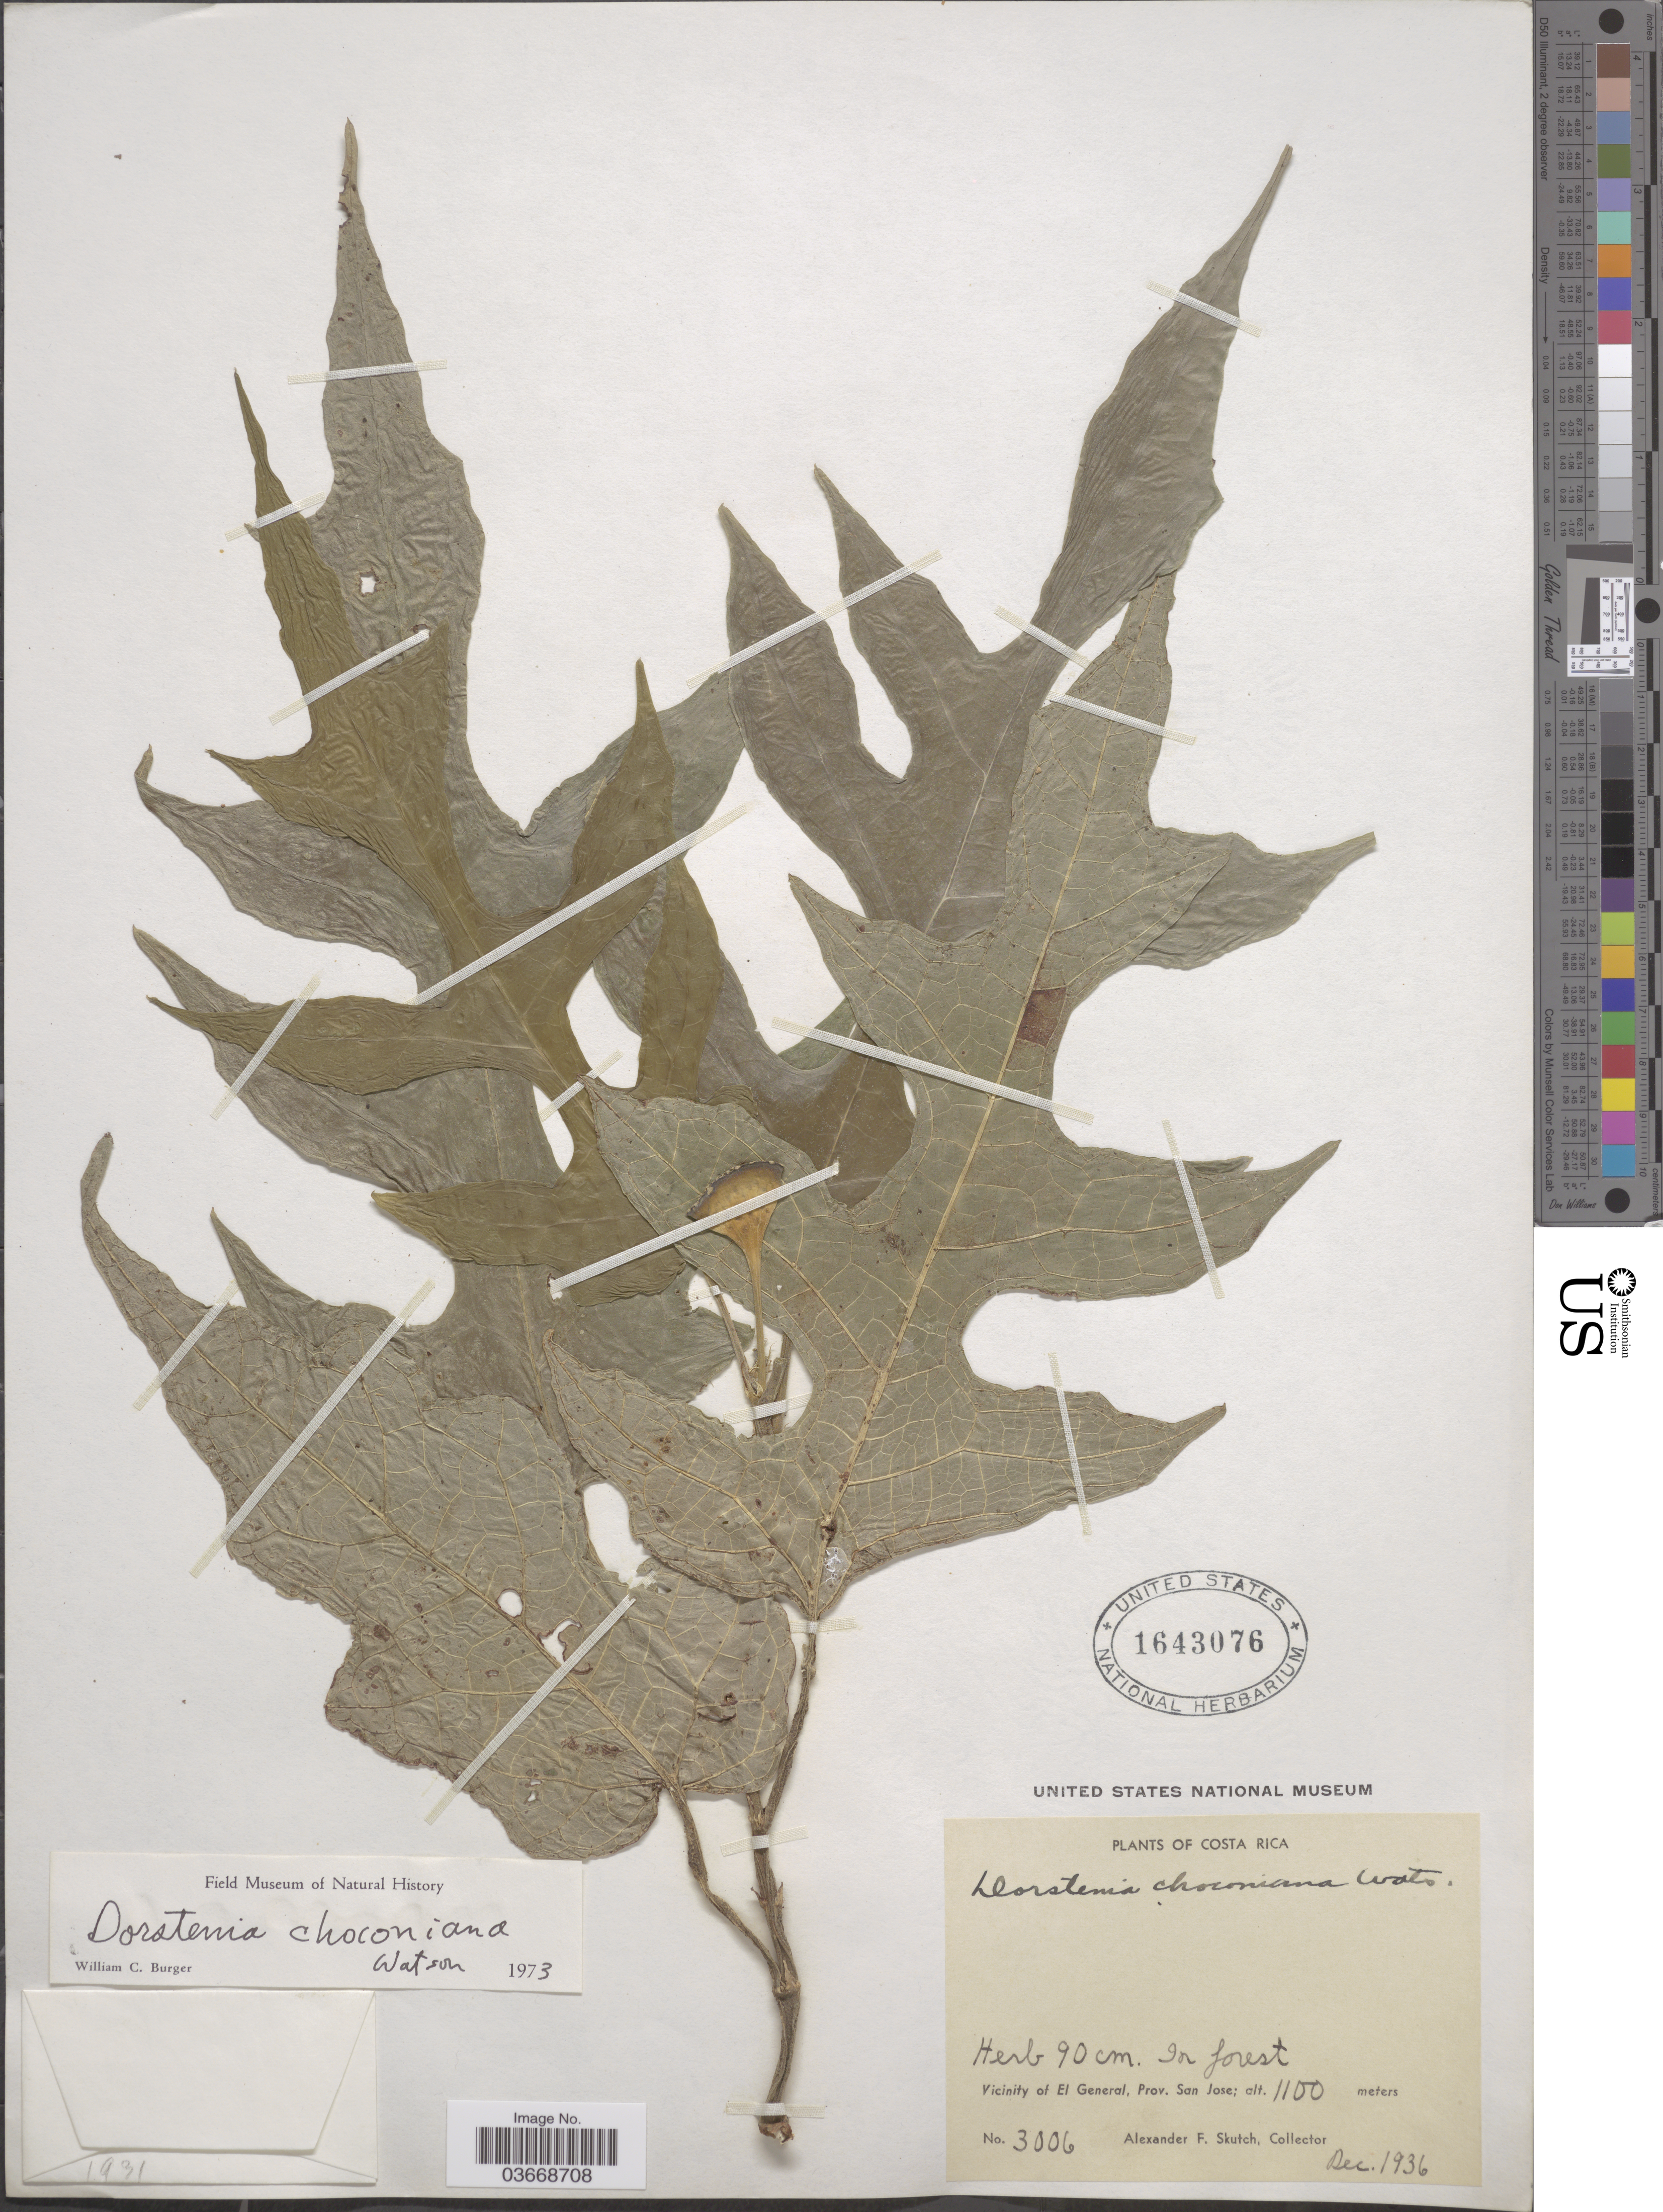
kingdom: Plantae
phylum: Tracheophyta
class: Magnoliopsida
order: Rosales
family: Moraceae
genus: Dorstenia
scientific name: Dorstenia choconiana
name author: S. Watson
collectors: A. F. Skutch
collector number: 3006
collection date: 1936-12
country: Costa Rica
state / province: San José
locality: Vicinity of El General.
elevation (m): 1100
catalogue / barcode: US 1643076